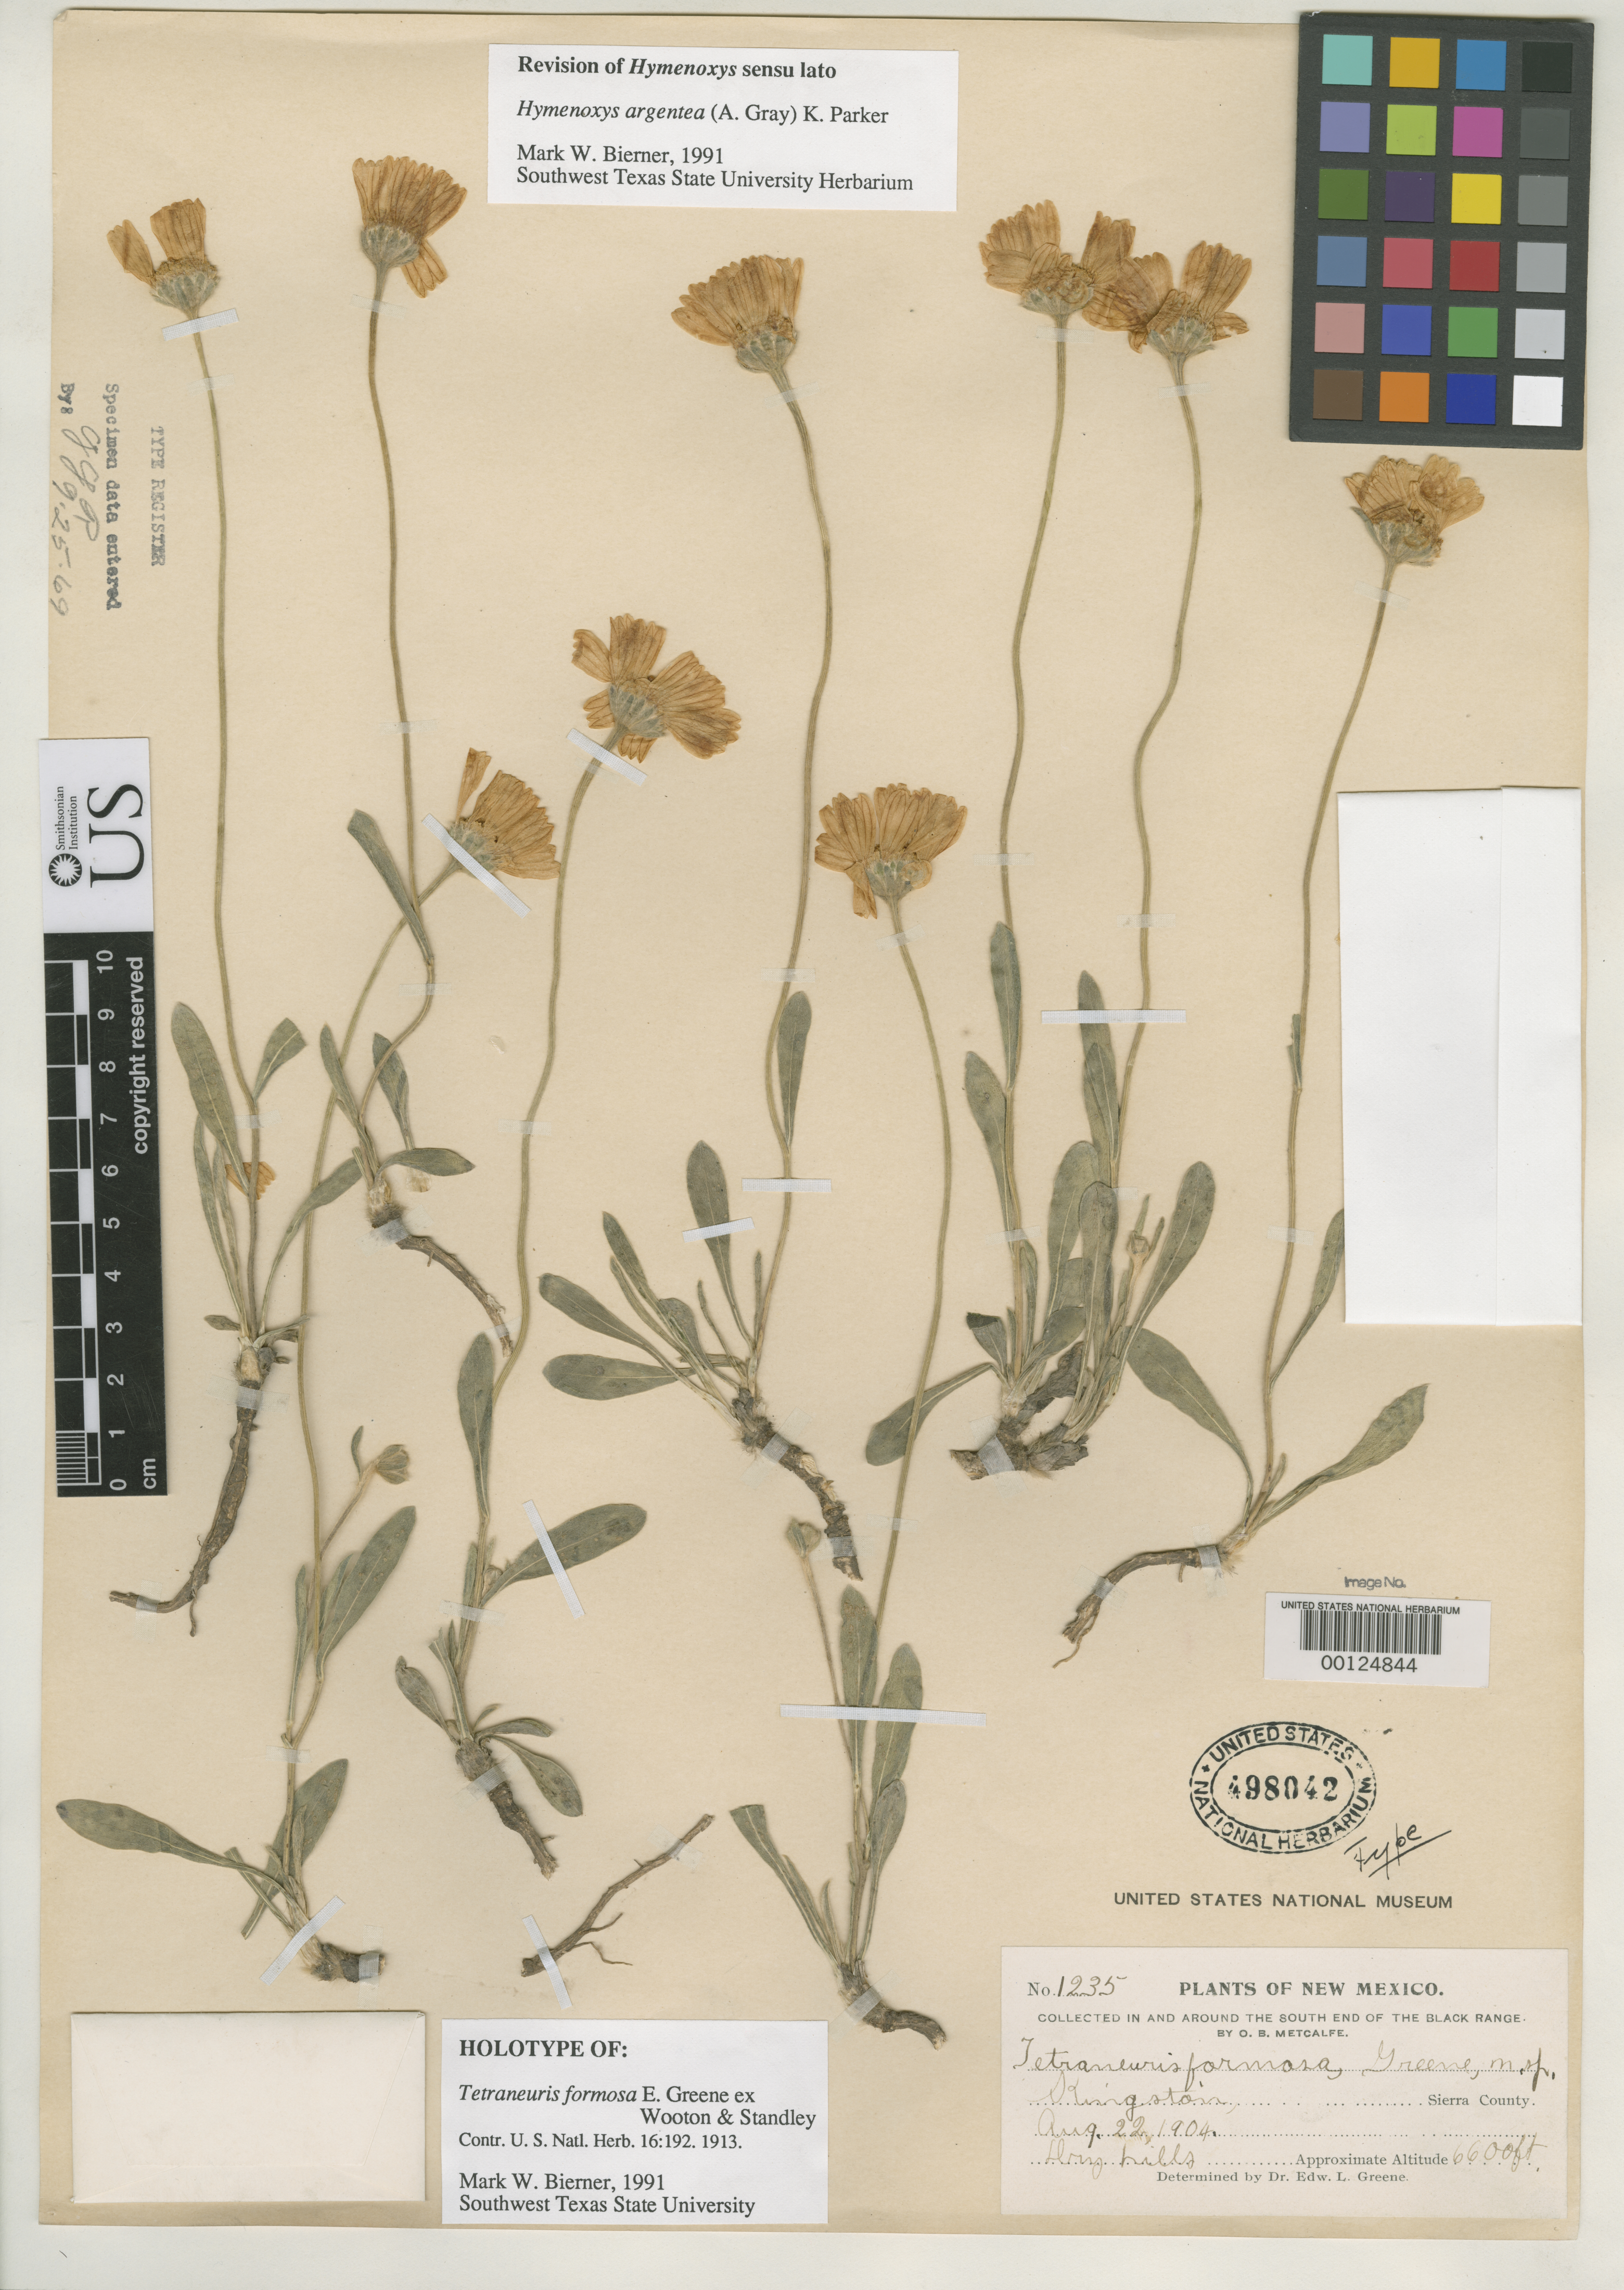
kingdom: Plantae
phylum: Tracheophyta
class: Magnoliopsida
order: Asterales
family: Asteraceae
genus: Tetraneuris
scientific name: Tetraneuris formosa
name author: Greene ex Wooton & Standl.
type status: Holotype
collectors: O. B. Metcalfe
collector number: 1235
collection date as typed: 22 Aug 1904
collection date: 1904-08-22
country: United States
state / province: New Mexico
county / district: Sierra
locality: Kingston, dry hills. [Dry Hills?]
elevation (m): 2012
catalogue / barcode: US 498042